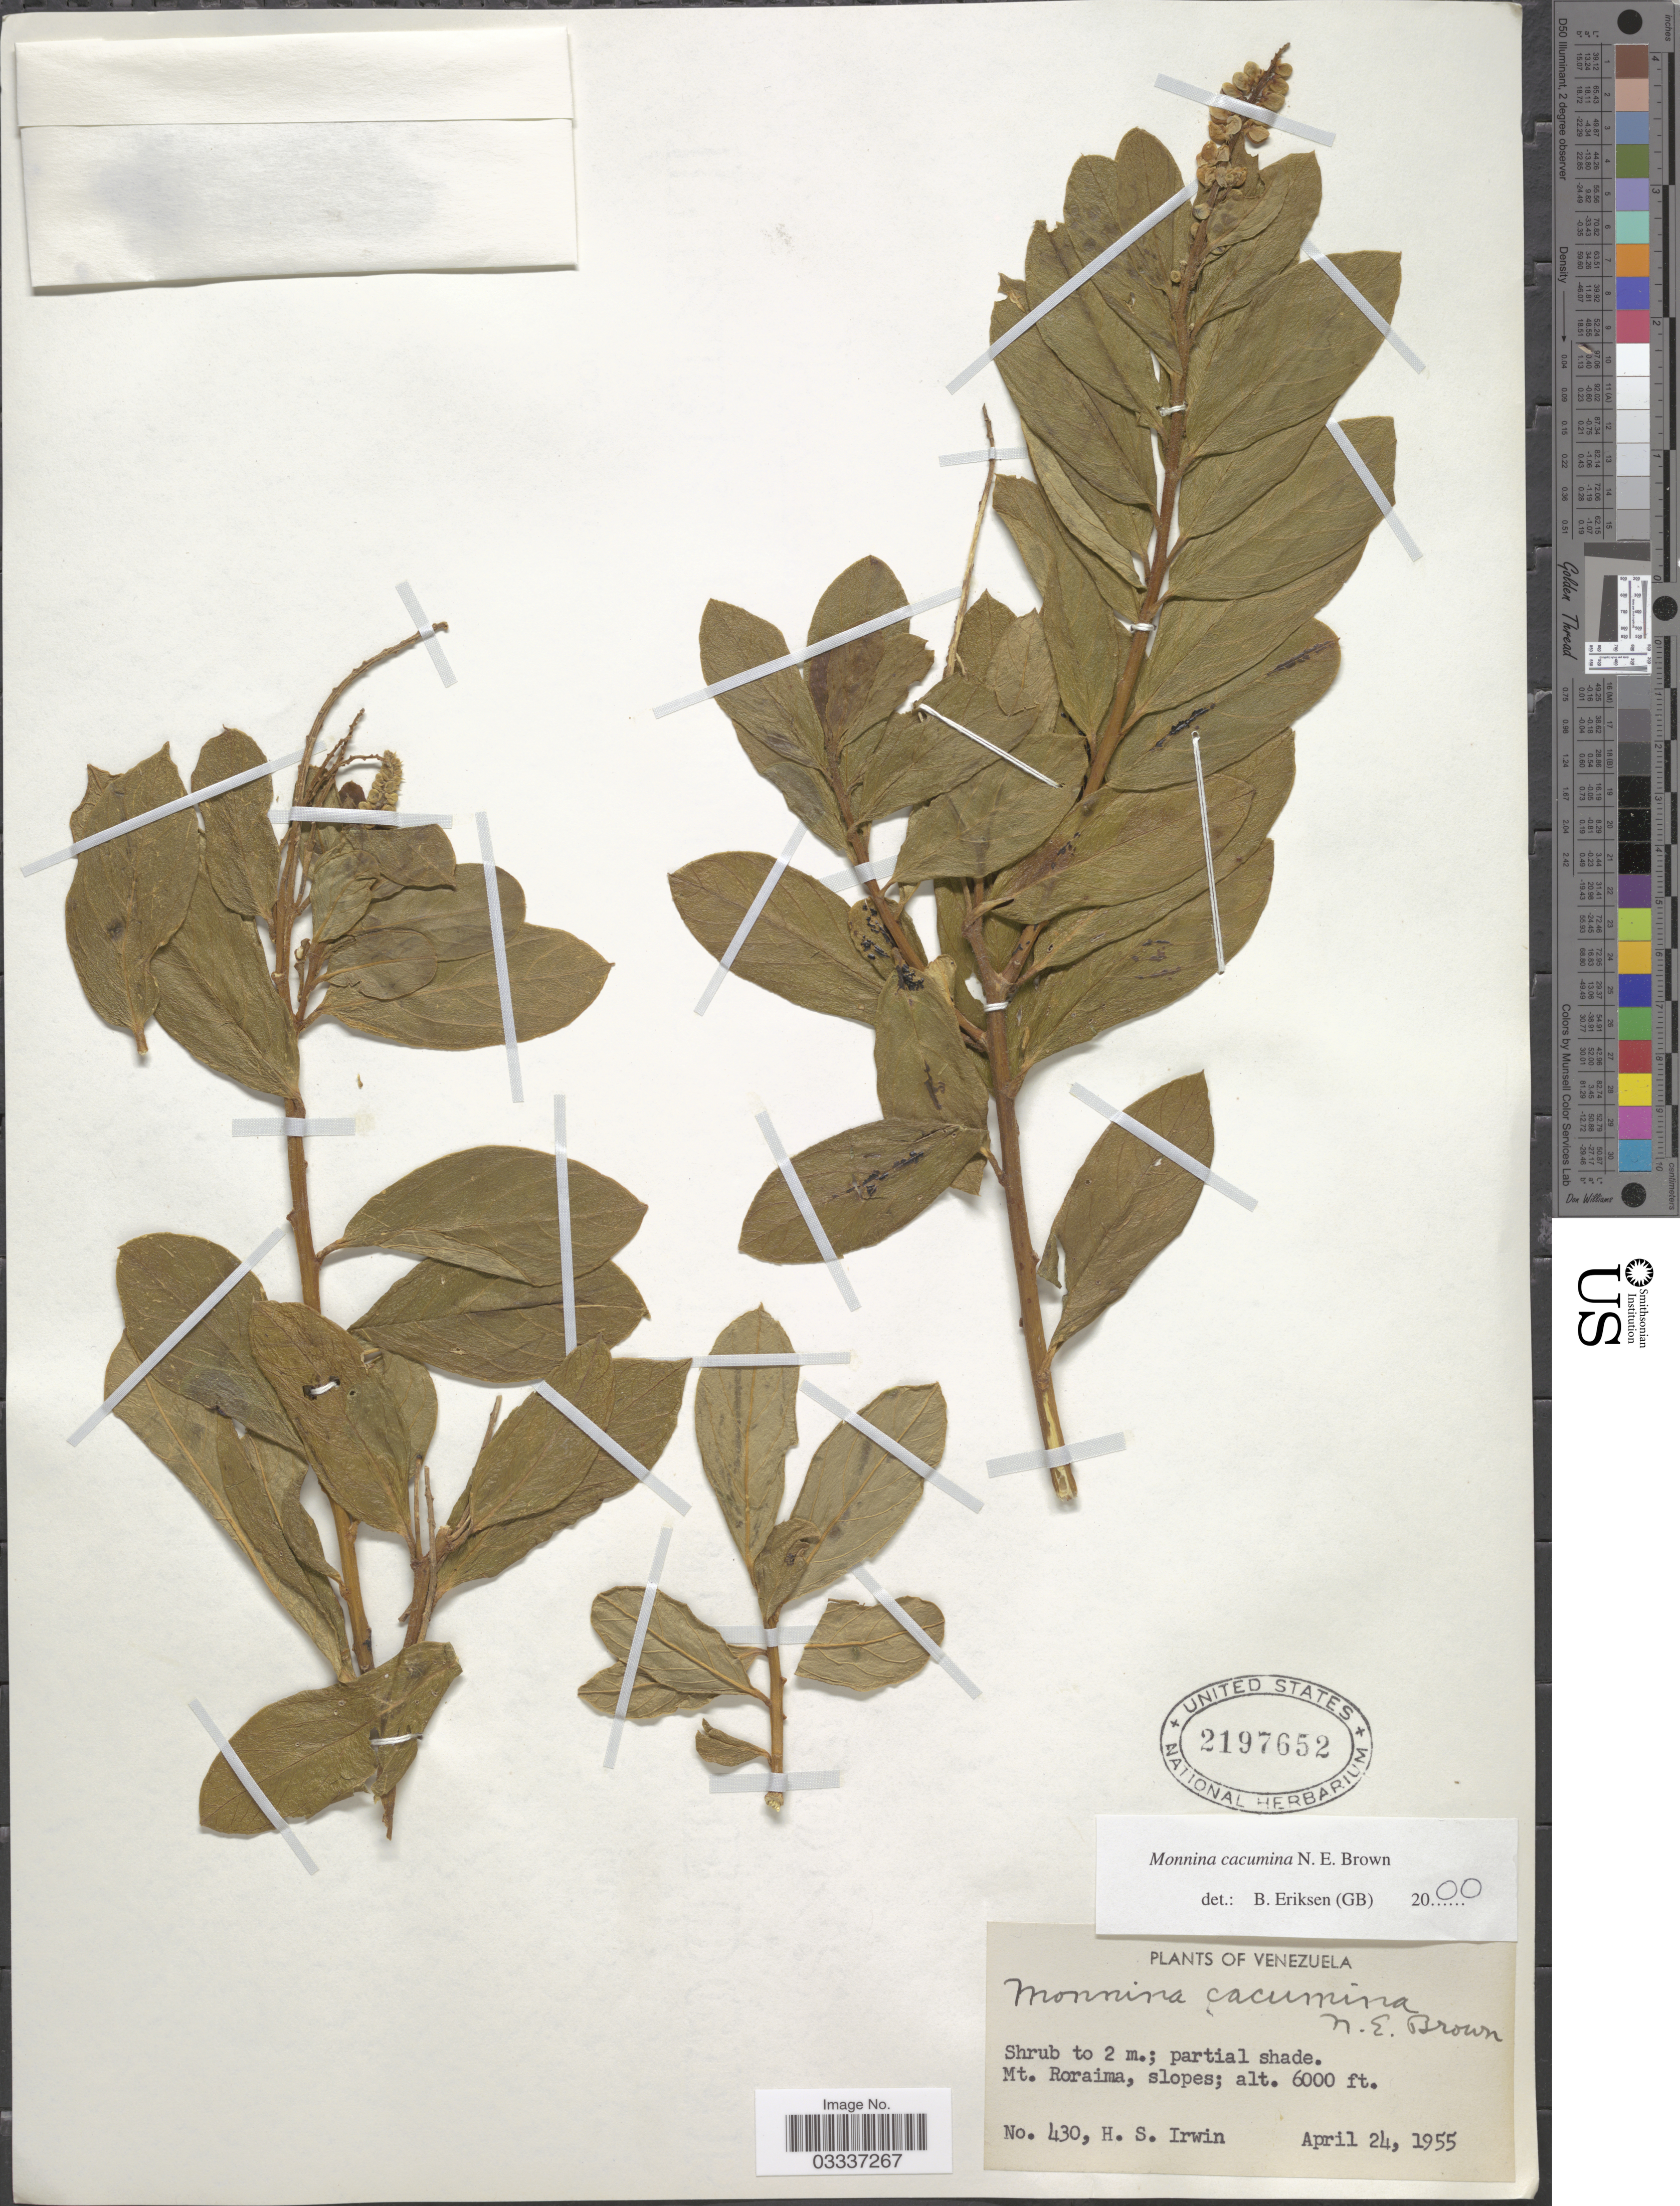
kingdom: Plantae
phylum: Tracheophyta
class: Magnoliopsida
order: Fabales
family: Polygalaceae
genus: Monnina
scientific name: Monnina cacumina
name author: N.E. Br.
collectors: H. Irwin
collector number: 430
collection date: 1955-04-24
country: Venezuela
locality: Mt. Roraima.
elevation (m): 1829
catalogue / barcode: US 2197652